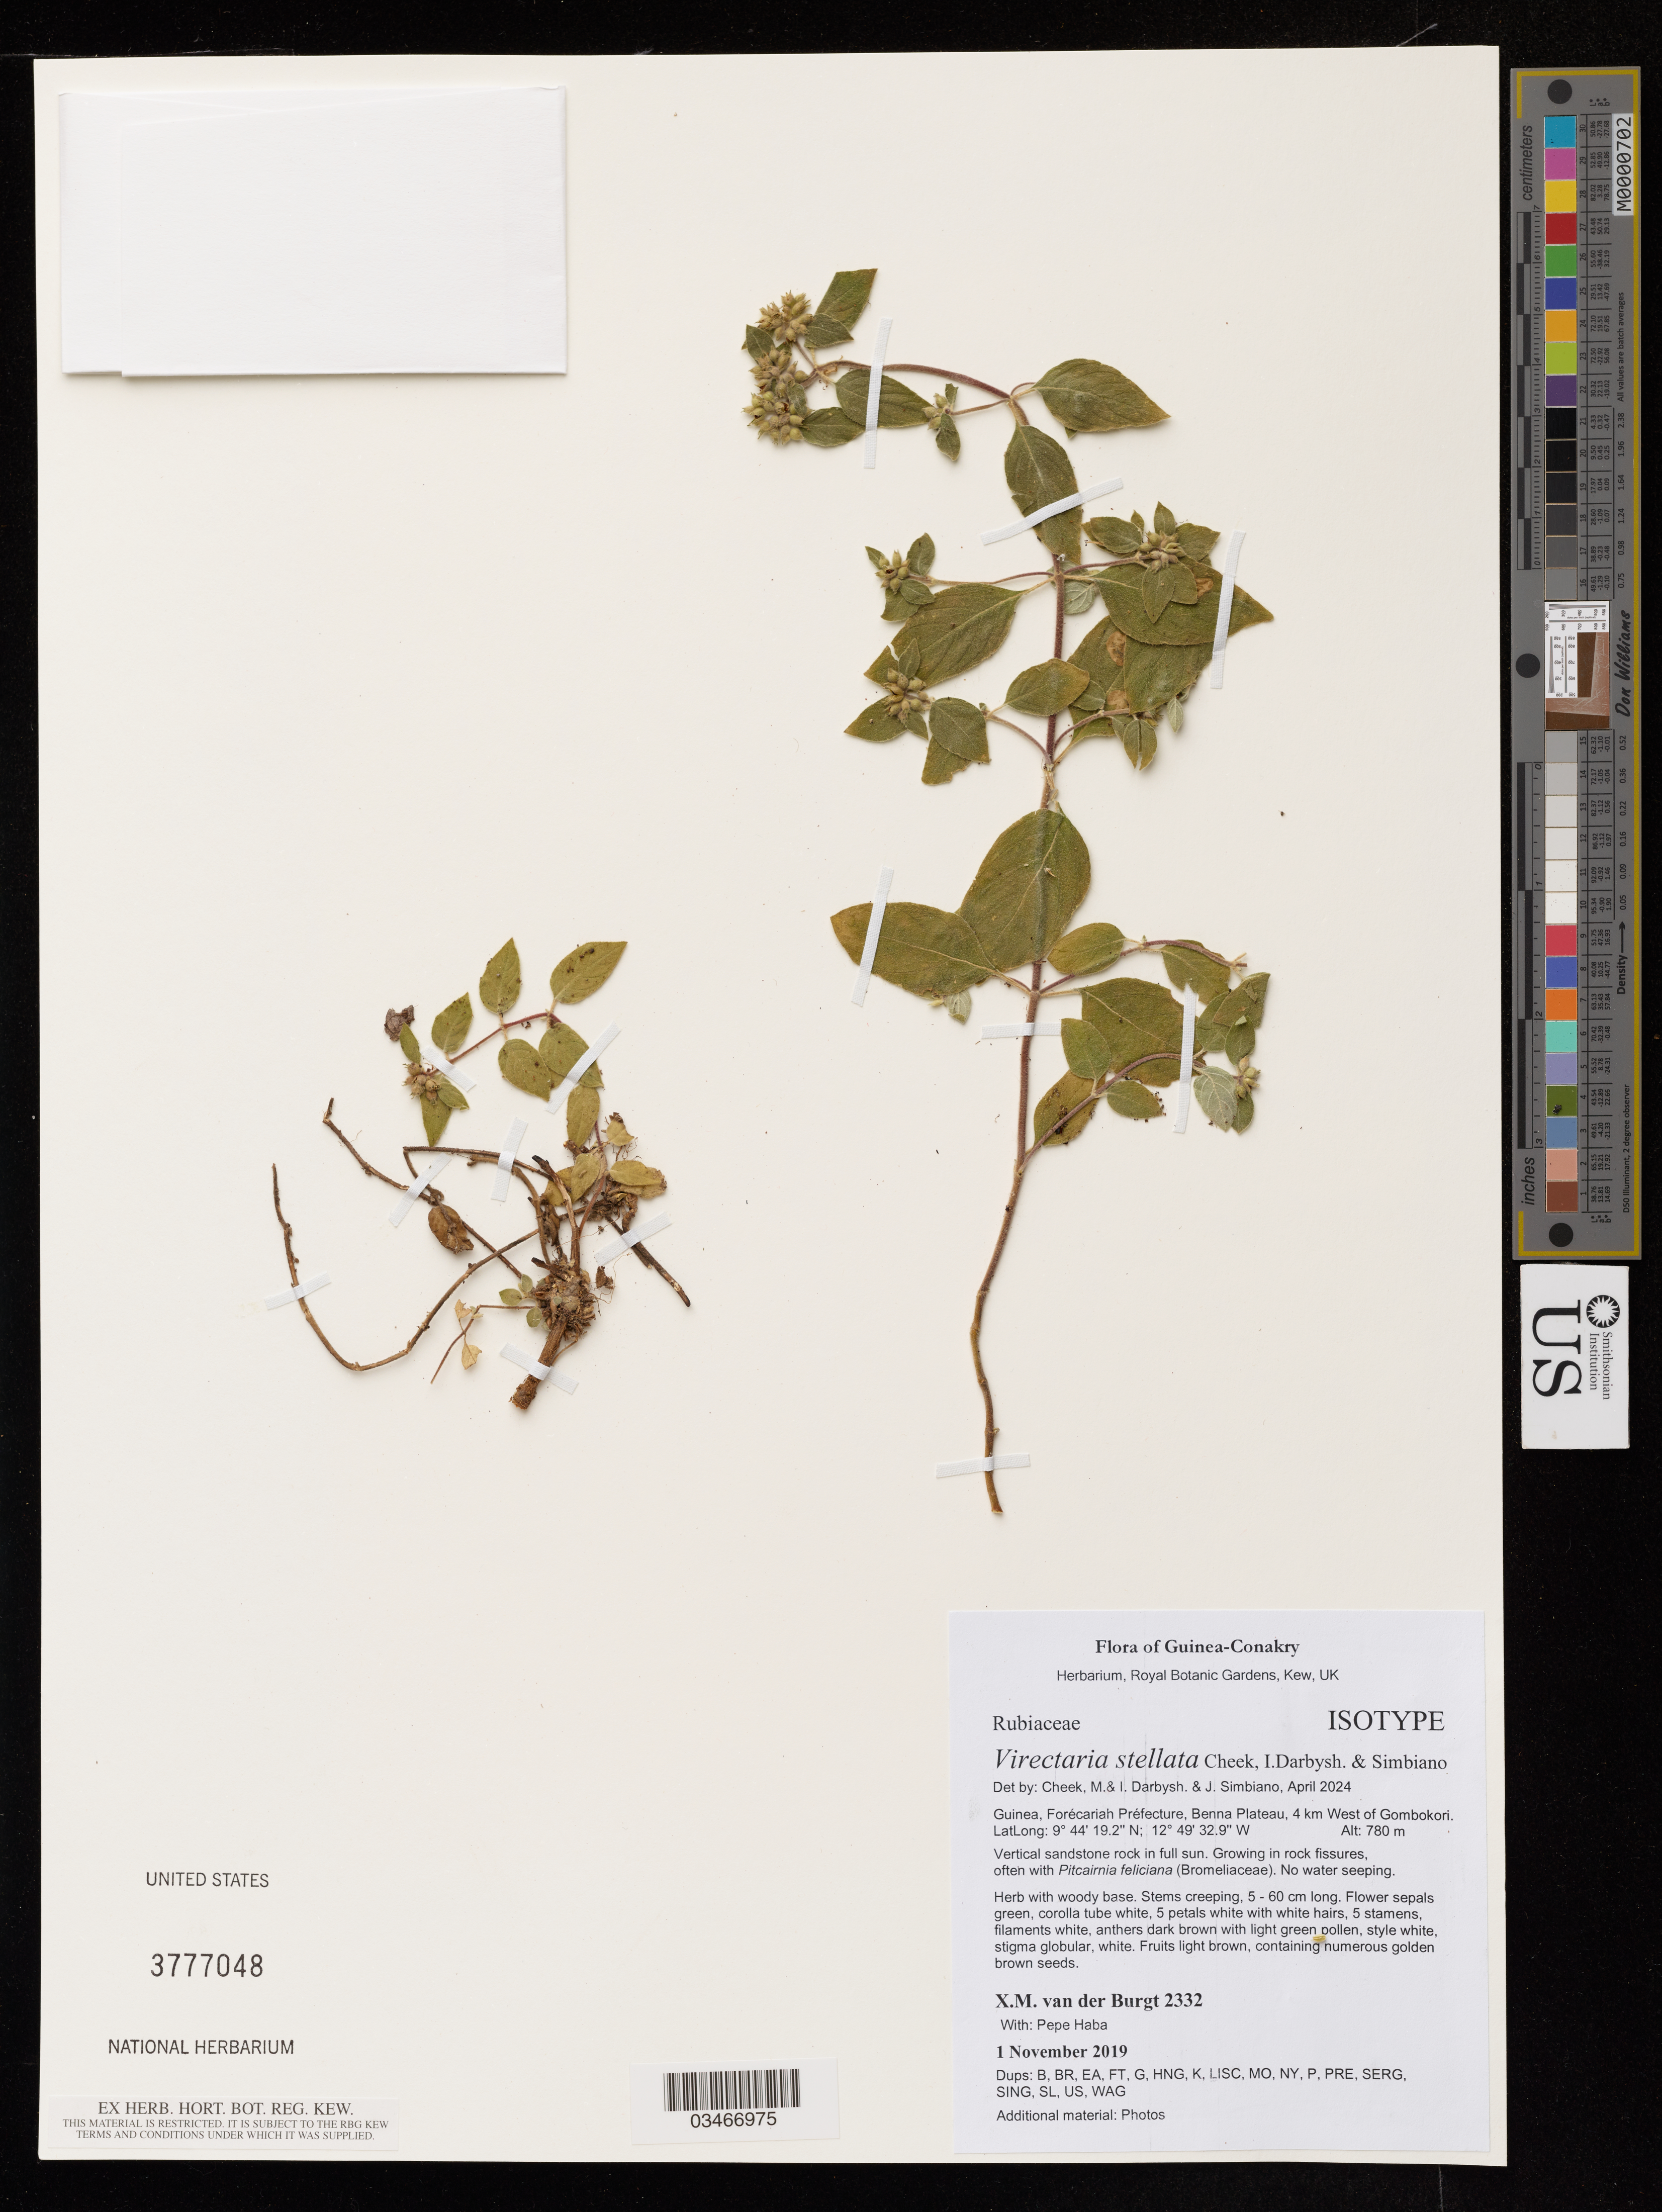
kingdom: Plantae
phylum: Tracheophyta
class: Magnoliopsida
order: Gentianales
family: Rubiaceae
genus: Virectaria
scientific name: Virectaria stellata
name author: (Sm.) Cheek et al.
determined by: Cheek, Martin R.; Darbyshire, I.; Simbiano, J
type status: Isotype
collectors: X. M. van der Burgt & P. Haba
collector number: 2332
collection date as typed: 1 November 2019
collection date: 2019-11-01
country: Guinea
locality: Forécariah Prefecture. Benna Plateau, 4 km. West of Gombokori.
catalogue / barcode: US 3777048